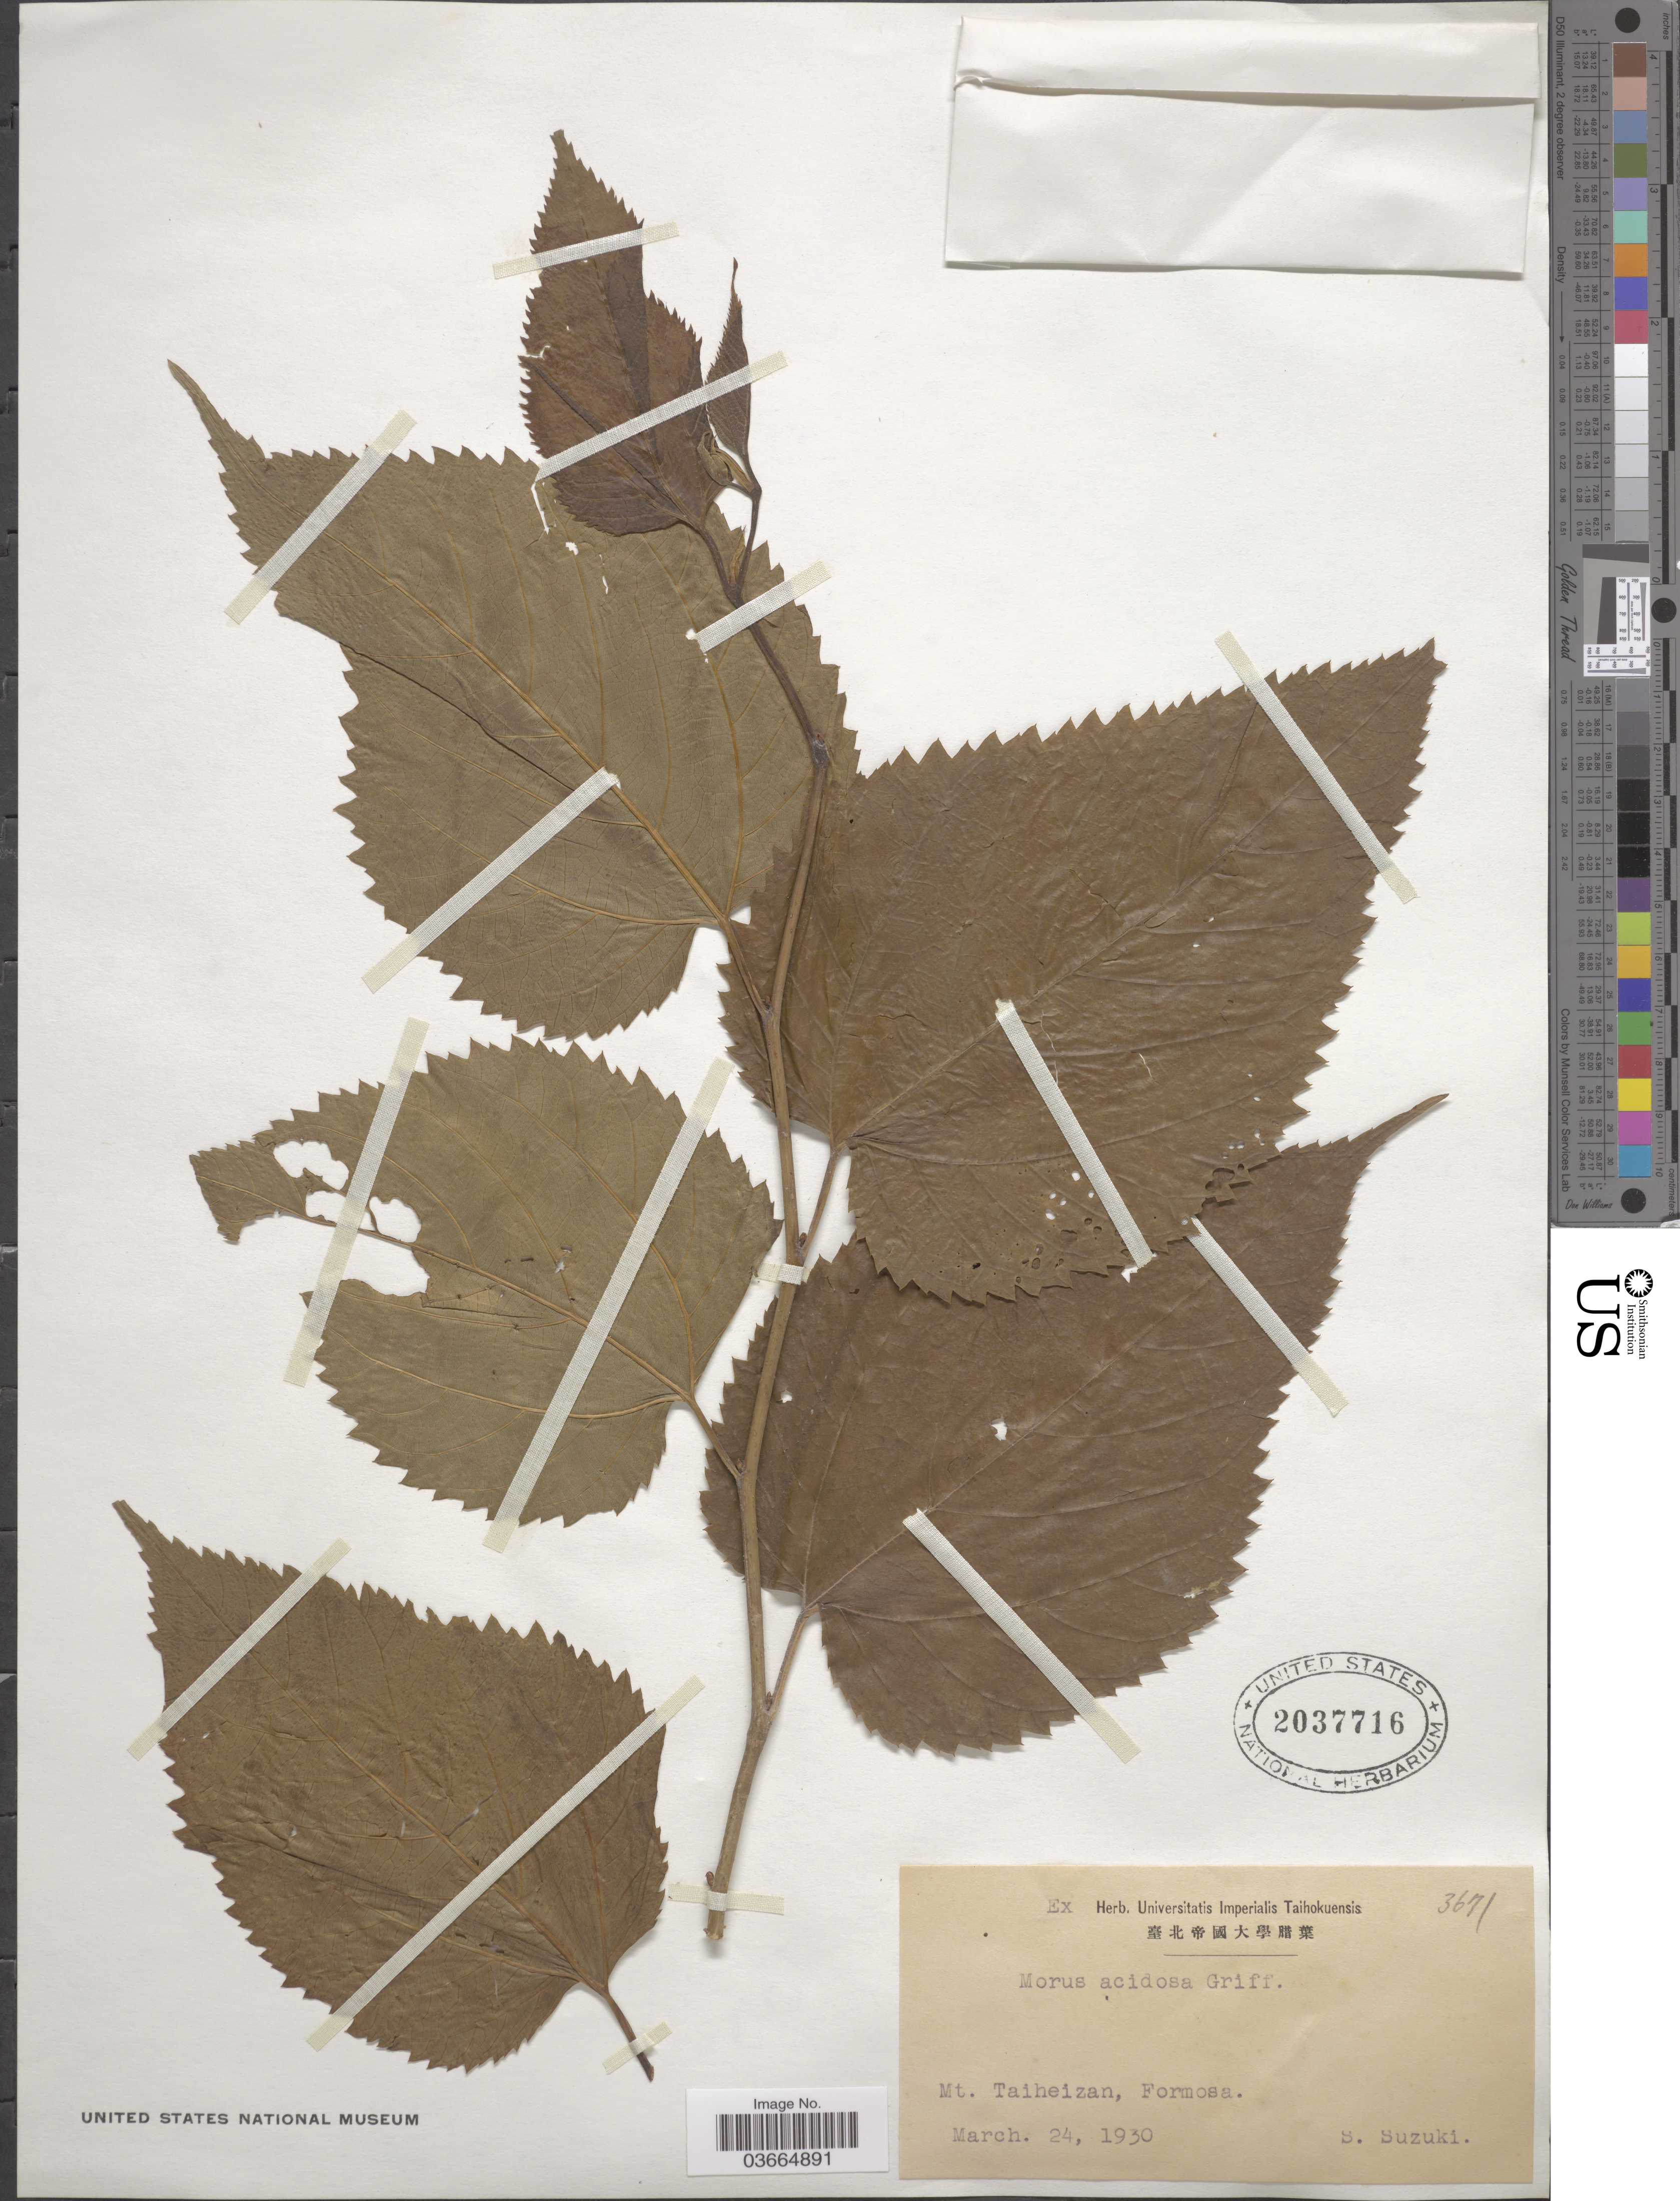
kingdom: Plantae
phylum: Tracheophyta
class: Magnoliopsida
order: Rosales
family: Moraceae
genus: Morus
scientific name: Morus acidosa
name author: Griff.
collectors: S. Suzuki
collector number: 3671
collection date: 1930-03-24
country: Taiwan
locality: Mt. Taiheizan, Formosa.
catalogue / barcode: US 2037716